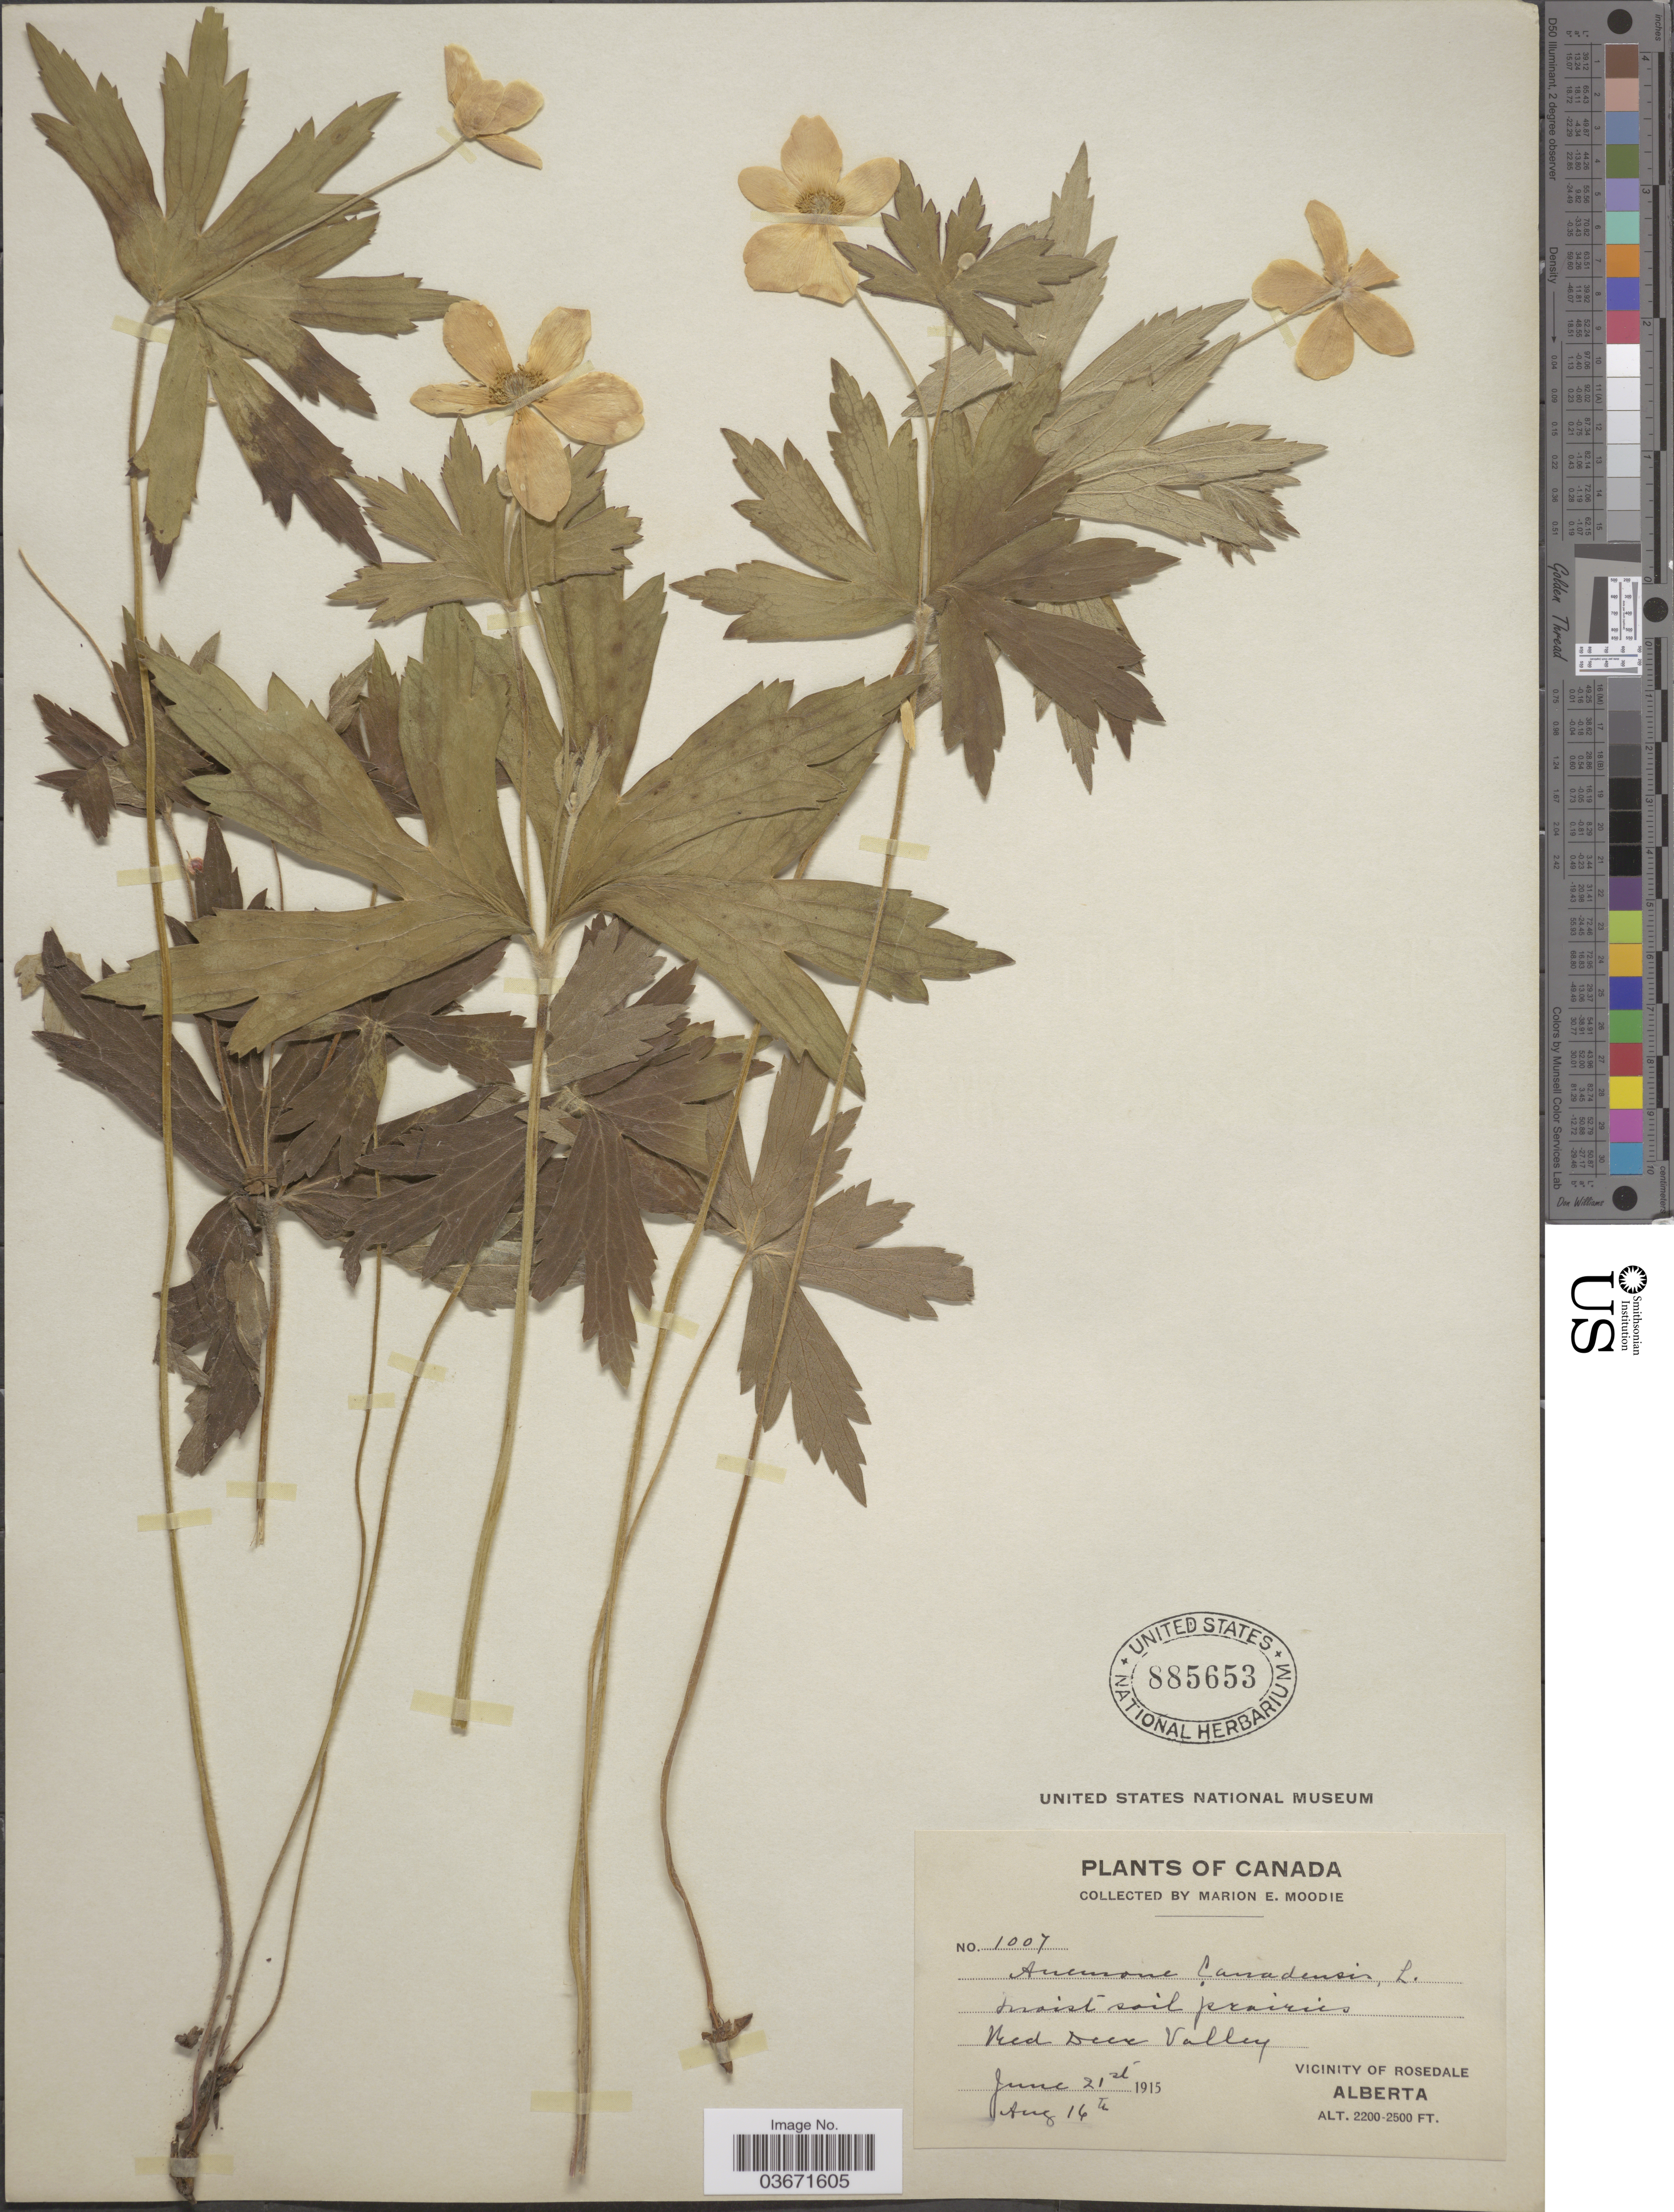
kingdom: Plantae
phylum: Tracheophyta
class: Magnoliopsida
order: Ranunculales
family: Ranunculaceae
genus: Anemone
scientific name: Anemone canadensis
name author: L.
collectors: M. E. Moodie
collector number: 1007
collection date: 1915-06-21/1915-08-16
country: Canada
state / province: Alberta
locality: Red Deer Valley. Vicinity of Rosedale.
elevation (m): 671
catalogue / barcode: US 885653